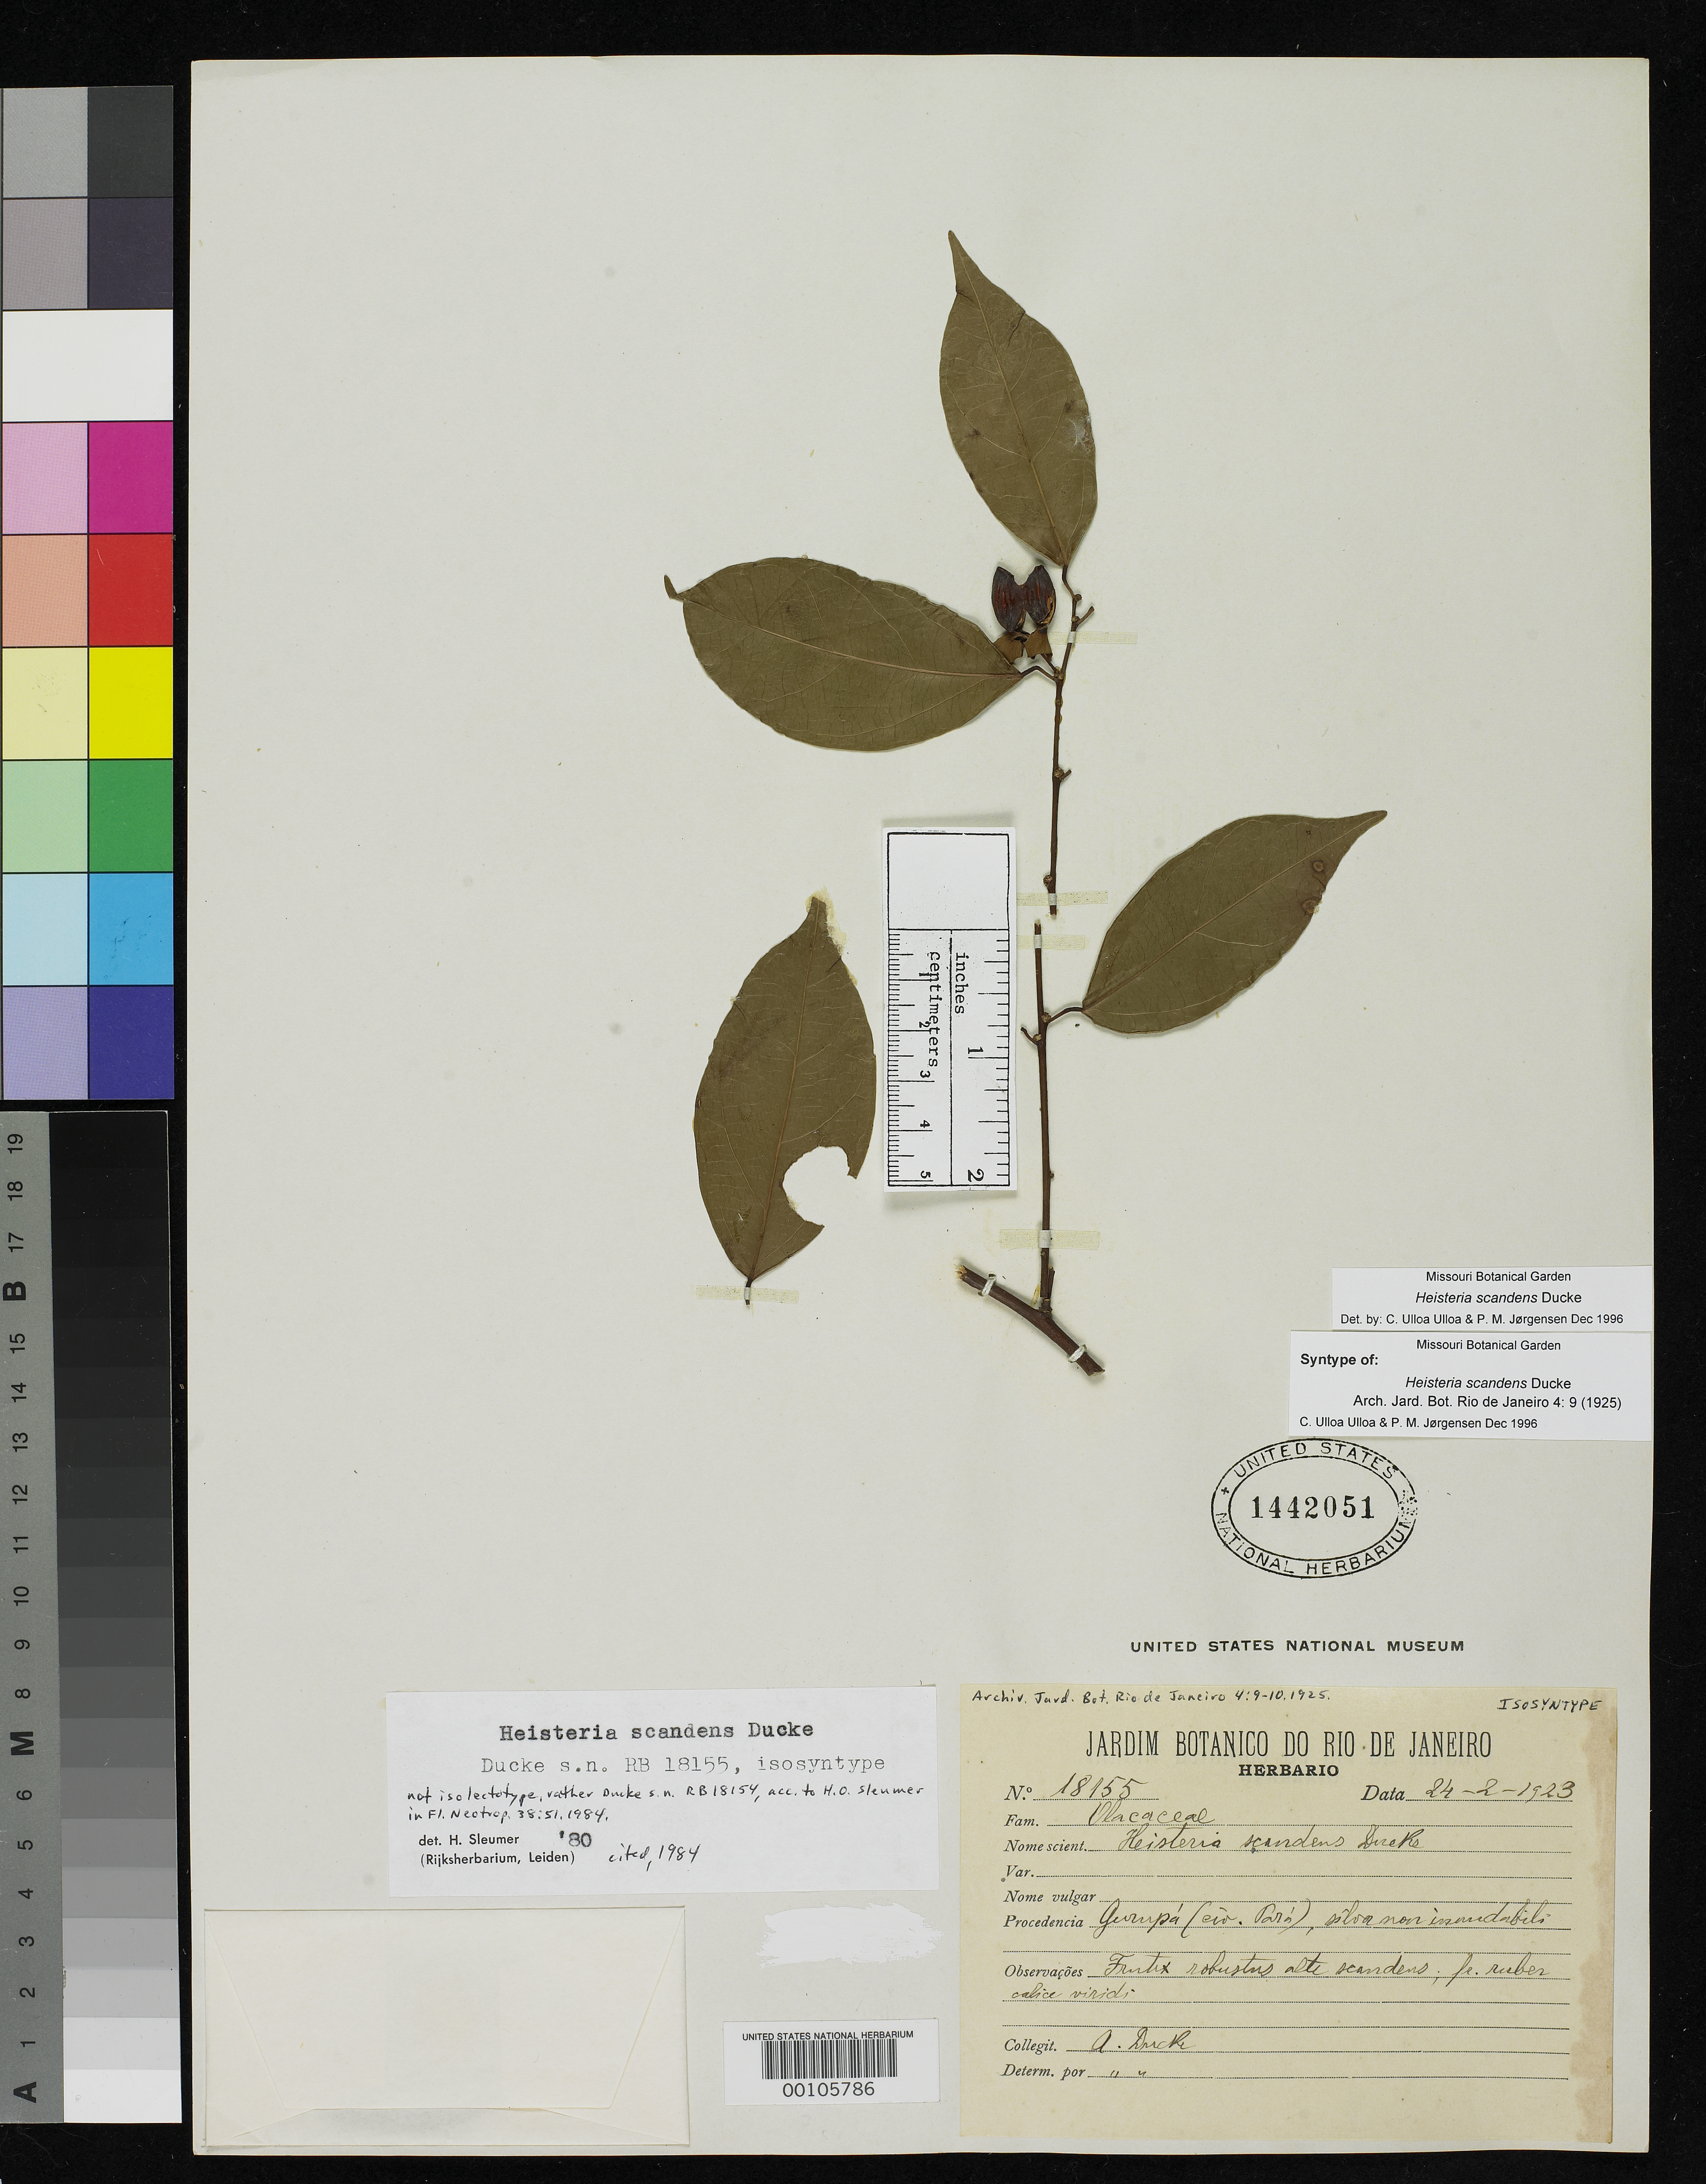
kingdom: Plantae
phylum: Tracheophyta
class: Magnoliopsida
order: Santalales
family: Erythropalaceae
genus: Heisteria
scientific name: Heisteria scandens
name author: Ducke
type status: Isosyntype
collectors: A. Ducke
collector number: Herb. Jard. Bot. Rio 18155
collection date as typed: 24 Feb 1923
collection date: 1923-02-24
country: Brazil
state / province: Pará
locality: Gurupa.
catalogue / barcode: US 1442051